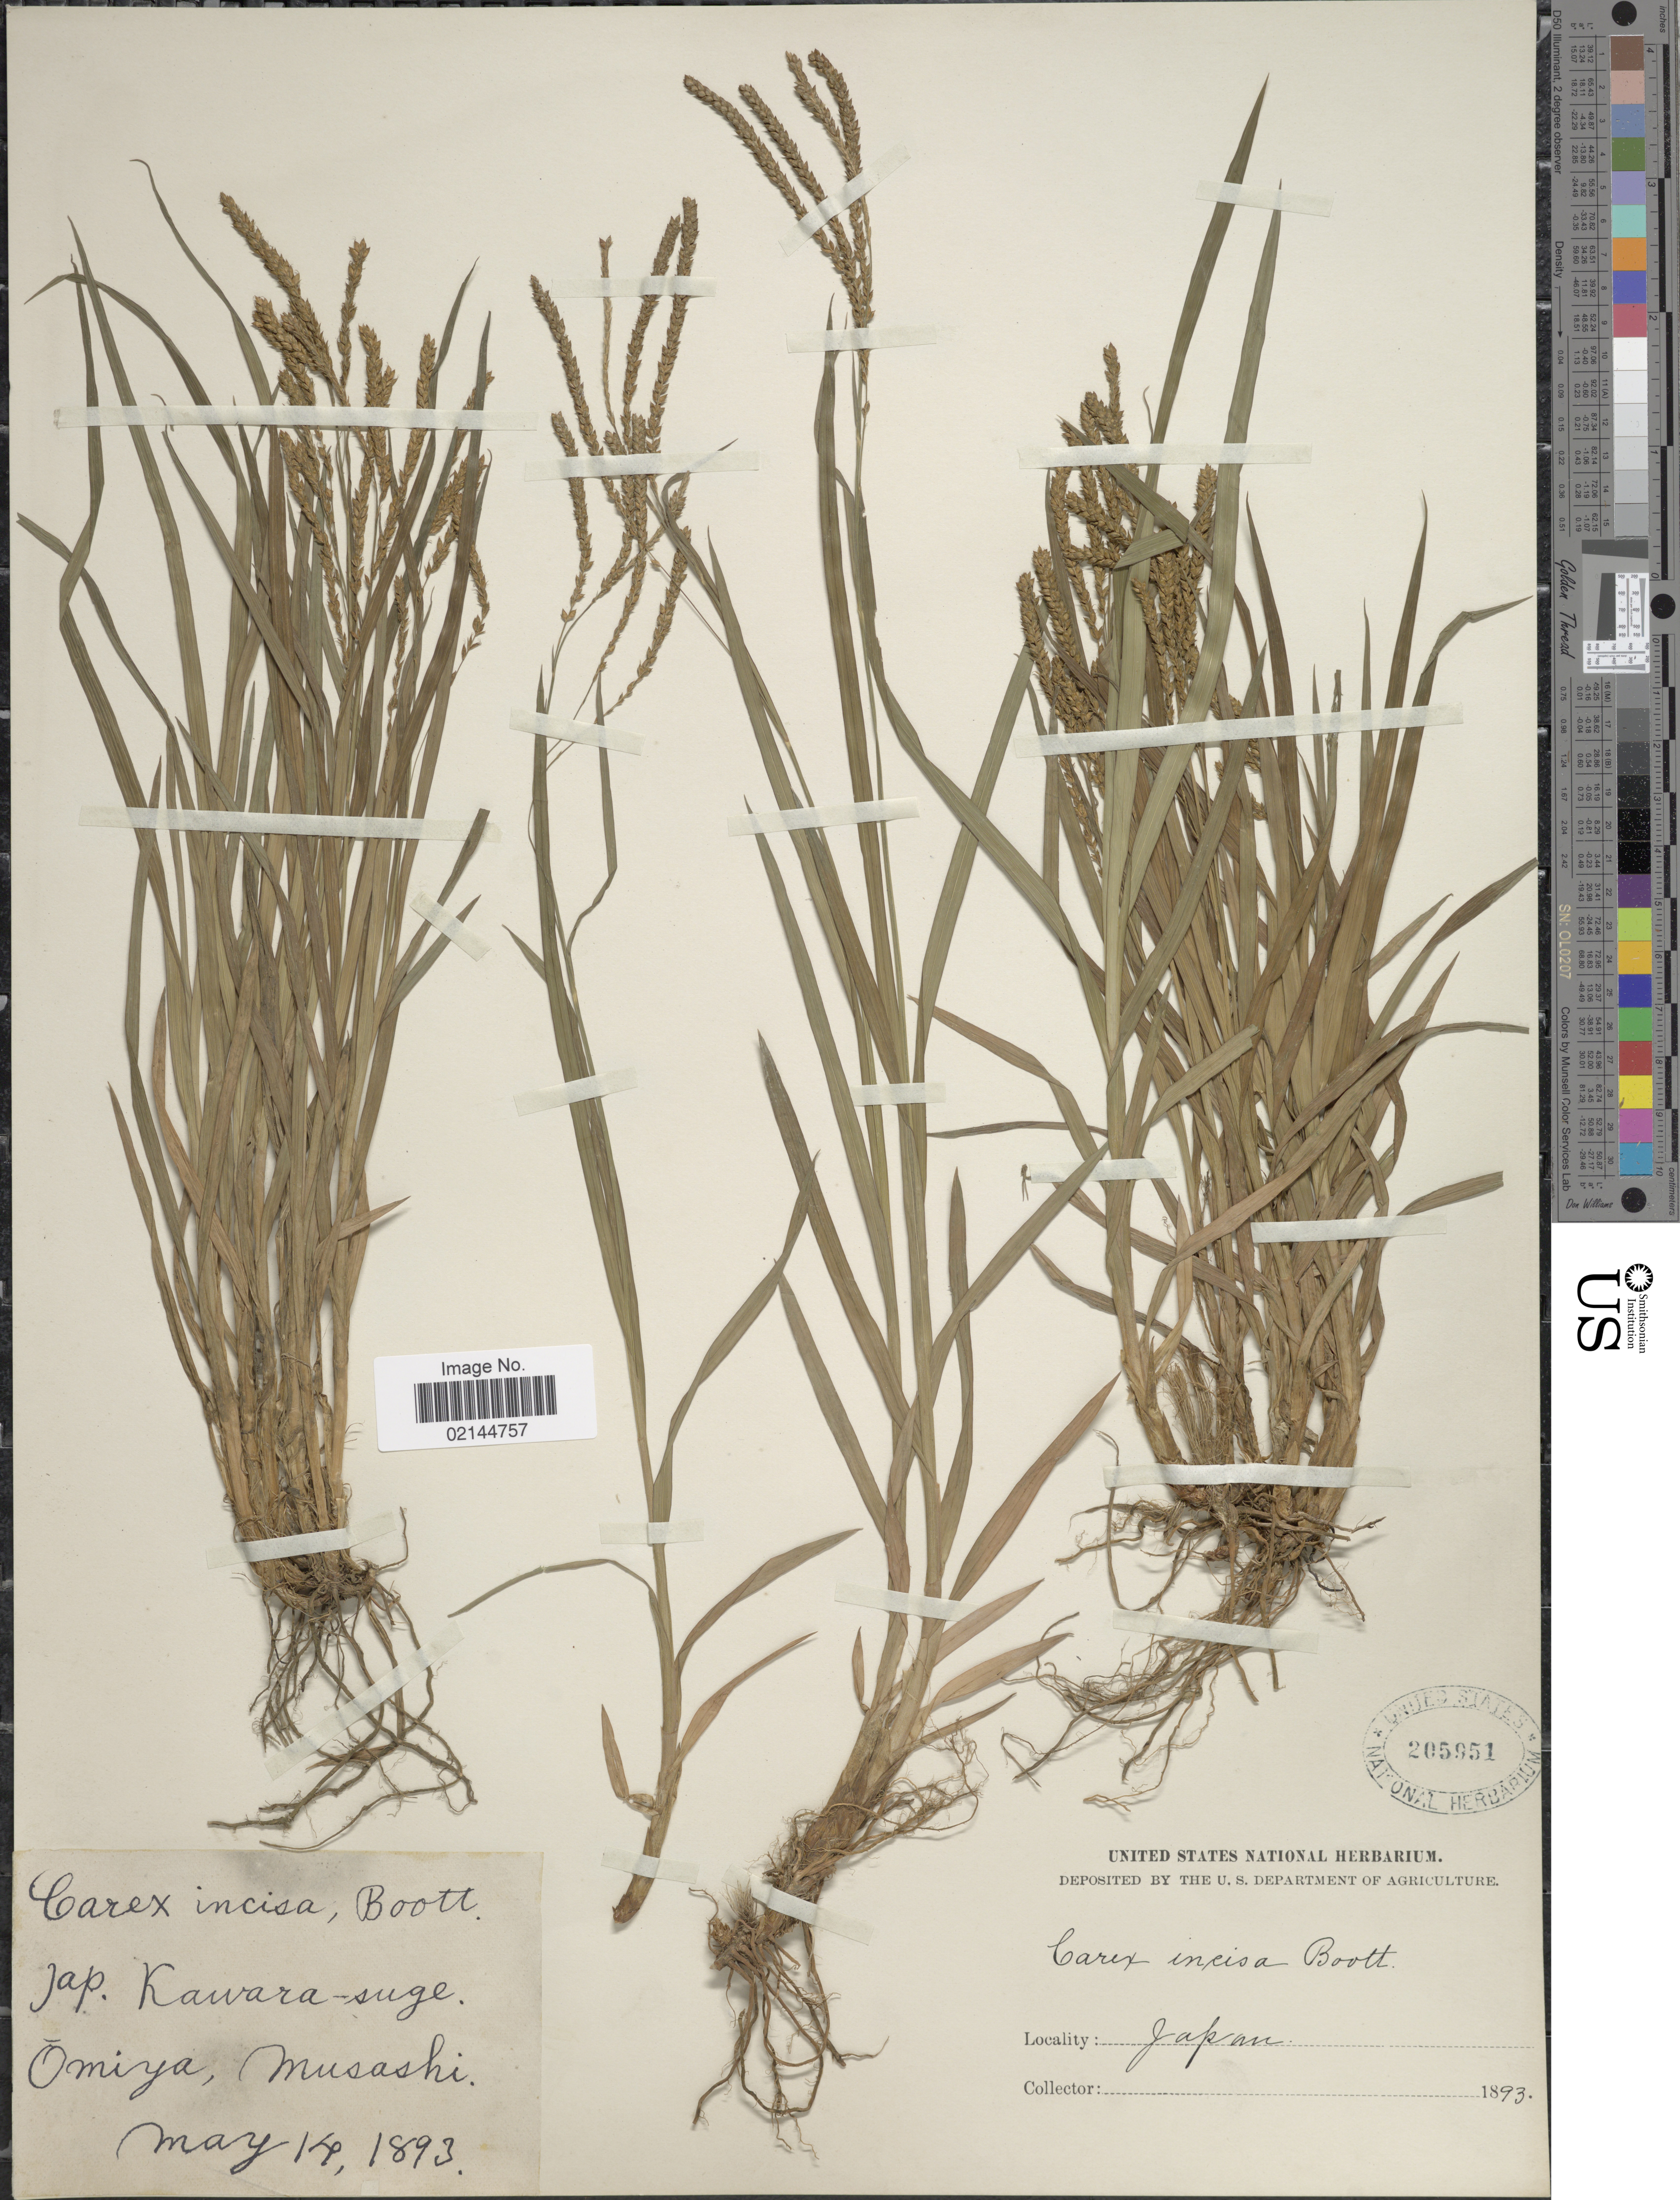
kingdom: Plantae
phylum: Tracheophyta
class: Liliopsida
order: Poales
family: Cyperaceae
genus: Carex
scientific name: Carex incisa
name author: Boott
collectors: ex herb. U. S. Department of Agriculture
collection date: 1893-05-14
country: Japan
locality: Omiya, Musashi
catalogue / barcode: US 205951